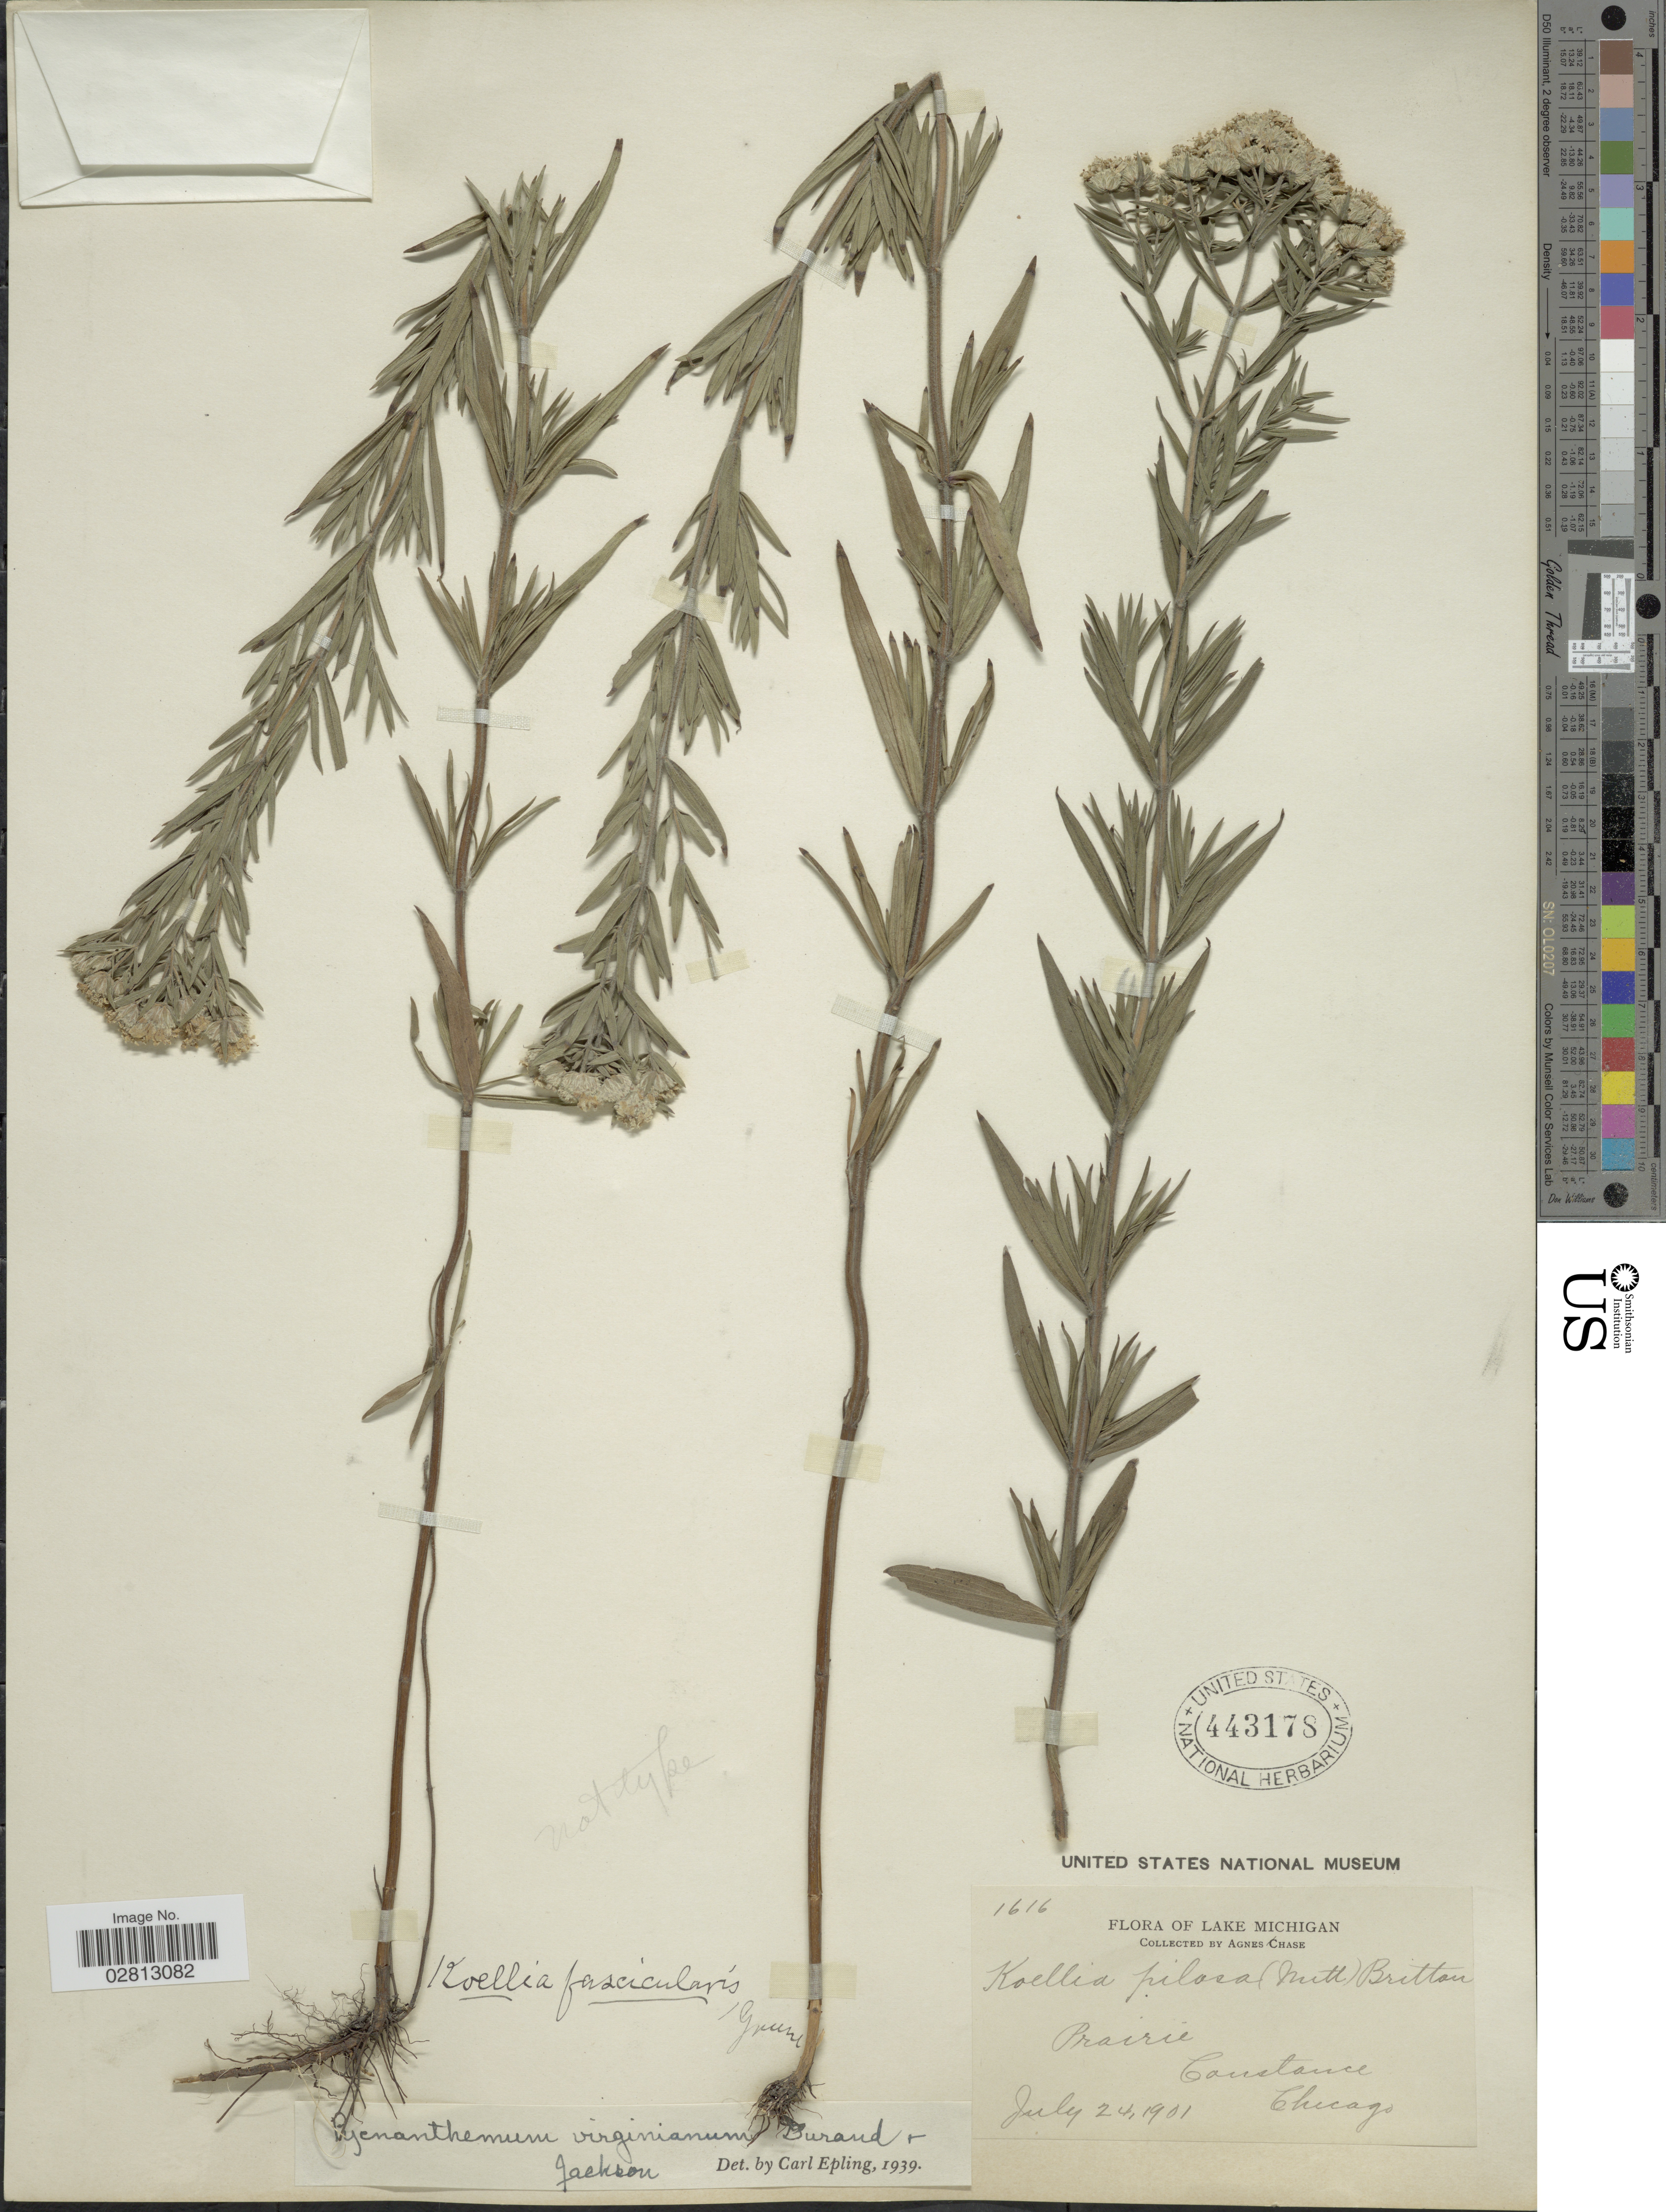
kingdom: Plantae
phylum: Tracheophyta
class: Magnoliopsida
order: Lamiales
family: Lamiaceae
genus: Pycnanthemum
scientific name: Pycnanthemum virginianum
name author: (L.) Durand & B.D. Jacks. ex B.L. Rob. & Fernald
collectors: A. Chase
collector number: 1616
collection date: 1901-07-24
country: United States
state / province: Illinois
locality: Lake Michigan. Constance, Chicago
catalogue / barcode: US 443178